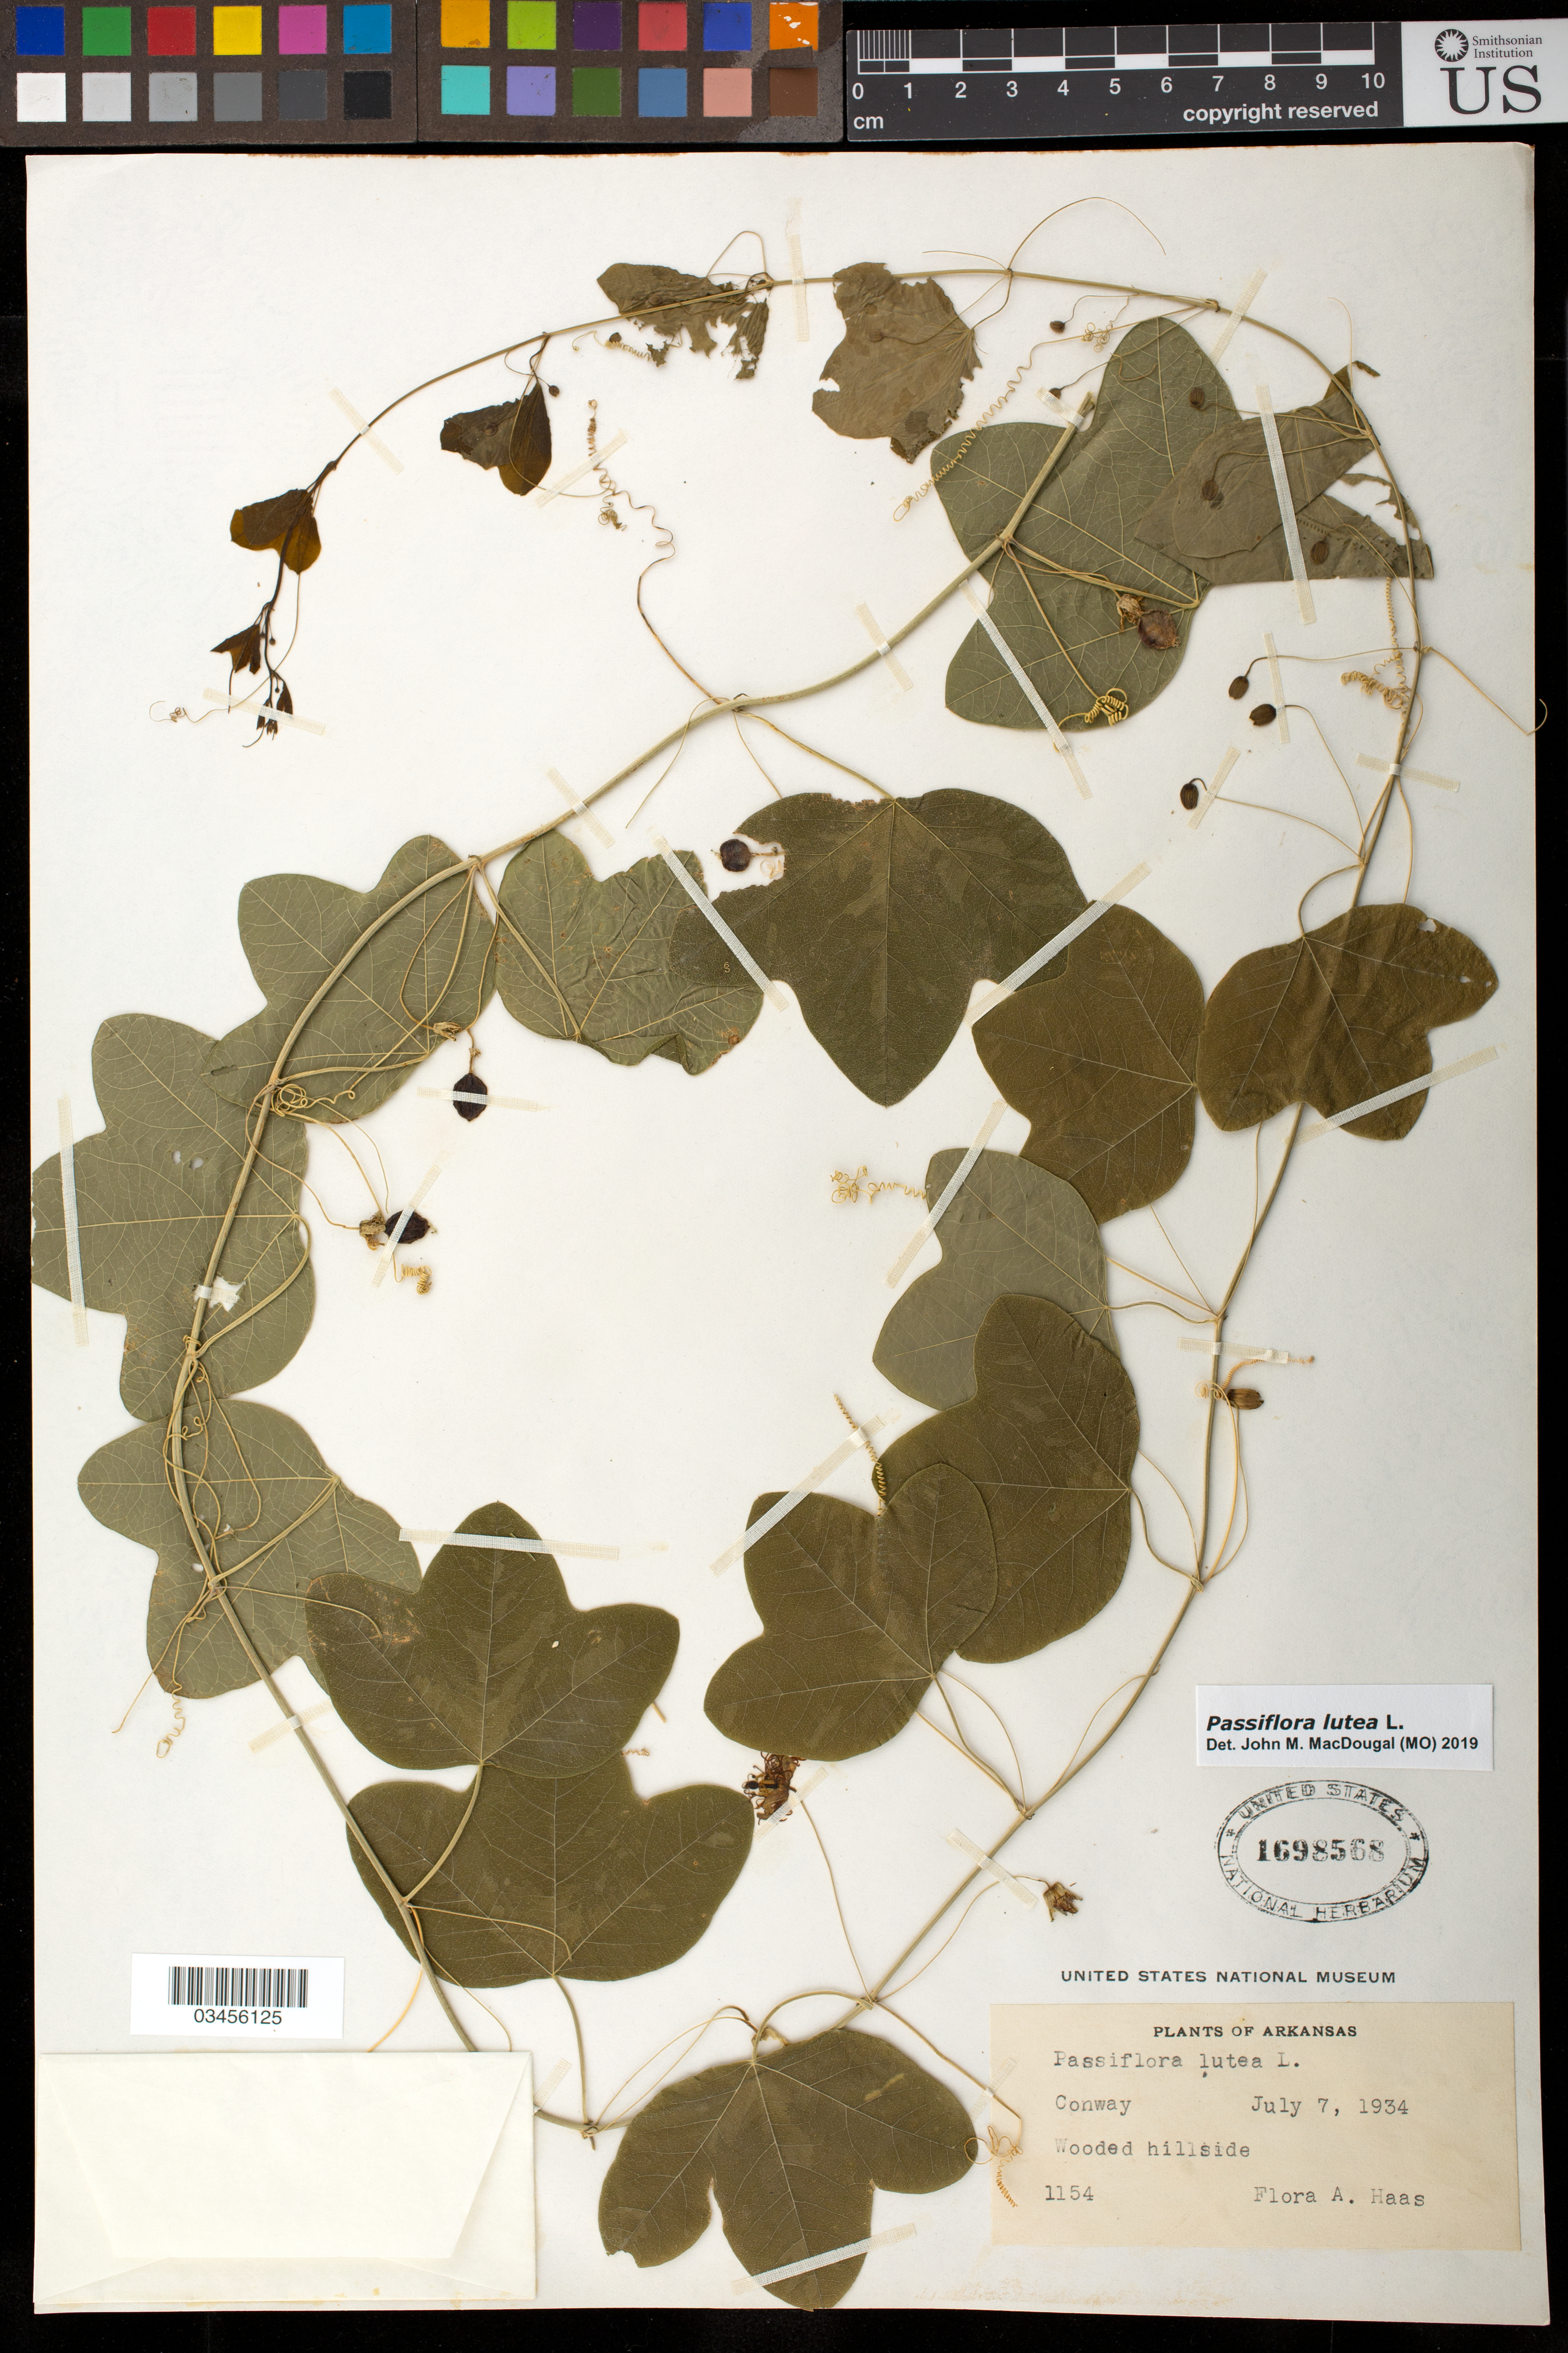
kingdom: Plantae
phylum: Tracheophyta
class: Magnoliopsida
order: Malpighiales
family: Passifloraceae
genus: Passiflora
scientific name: Passiflora lutea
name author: L.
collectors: F. A. Haas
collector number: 1154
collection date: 1934-07-07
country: United States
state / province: Arkansas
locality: Conway.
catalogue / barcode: US 1698568